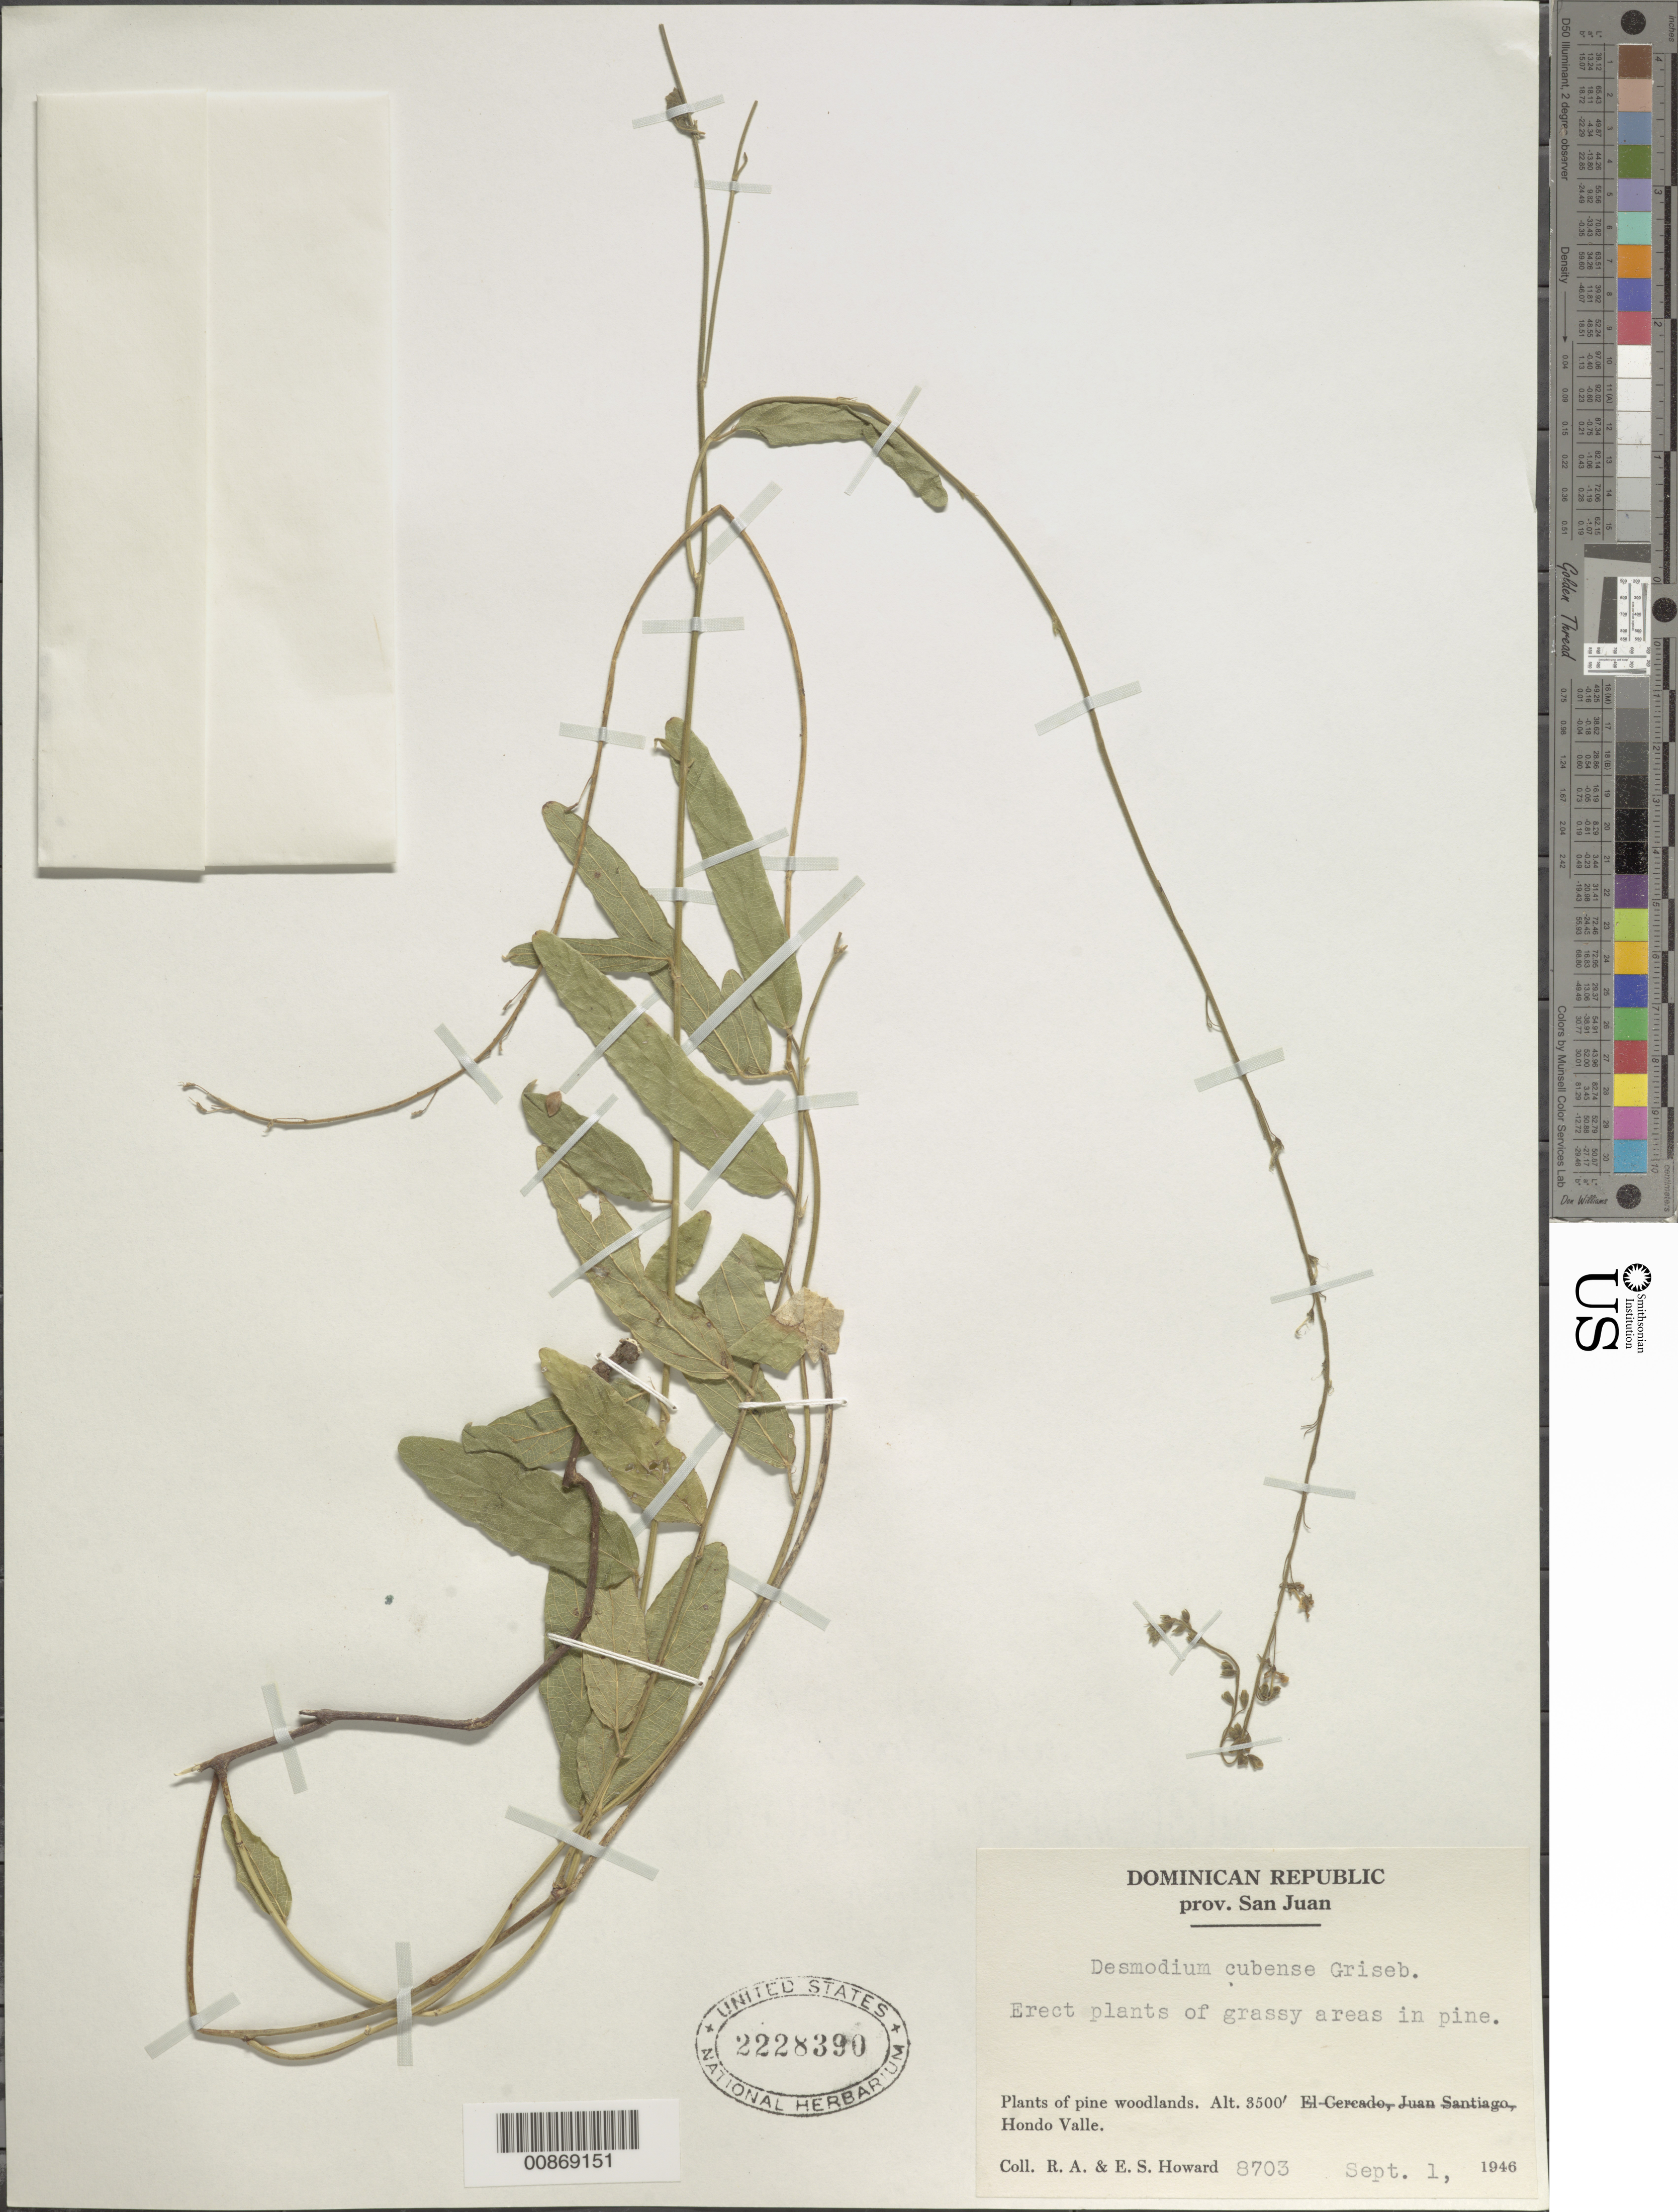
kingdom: Plantae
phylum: Tracheophyta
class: Magnoliopsida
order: Fabales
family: Fabaceae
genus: Desmodium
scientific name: Desmodium cubense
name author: Griseb.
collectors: R. A. Howard & E. S. Howard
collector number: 8703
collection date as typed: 01 Sep 1946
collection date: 1946-09-01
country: Dominican Republic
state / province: San Juan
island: Hispaniola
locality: Hondo Valle.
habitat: Plants of grassy areas in pine woodlands.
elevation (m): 1067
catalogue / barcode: US 2228390